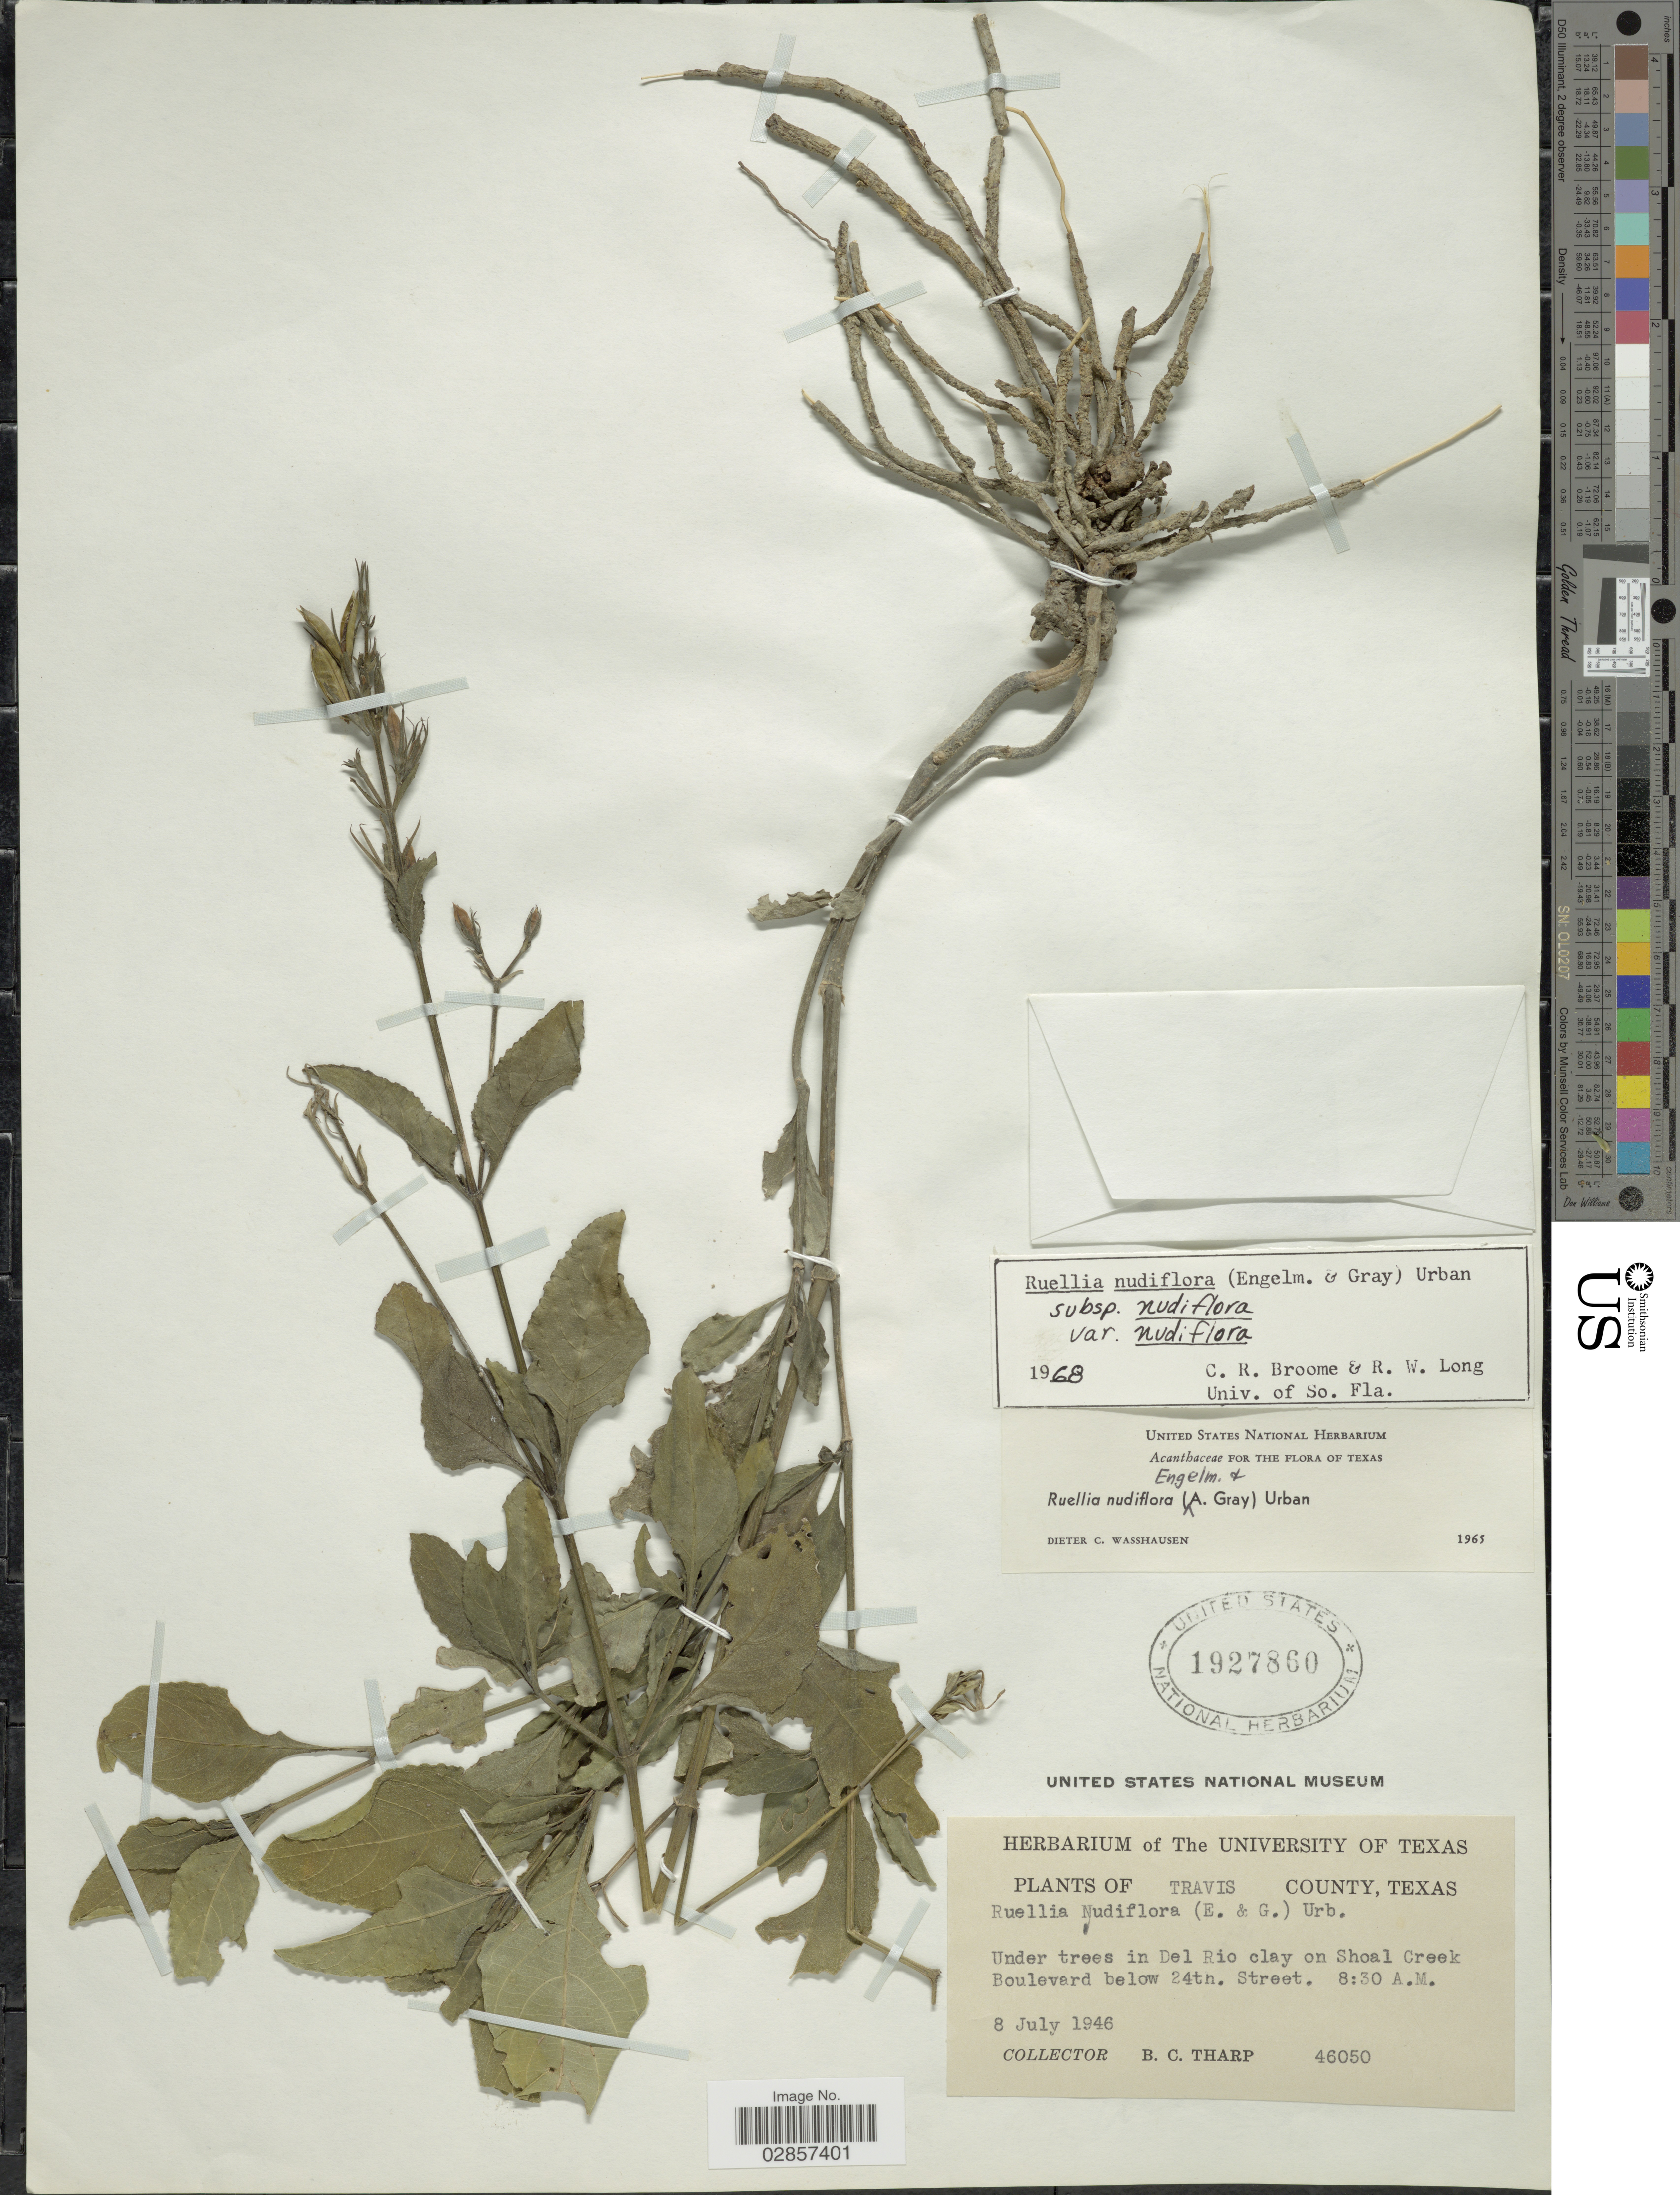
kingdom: Plantae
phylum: Tracheophyta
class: Magnoliopsida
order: Lamiales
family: Acanthaceae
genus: Ruellia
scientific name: Ruellia nudiflora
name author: (Engelm. & A. Gray) Urb.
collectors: B. C. Tharp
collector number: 46050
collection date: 1946-07-08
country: United States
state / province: Texas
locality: Travis County, Texas, Under trees in Del Rio clay on Shoal Creek Boulevard below 24th. Street. 8:30 A.M.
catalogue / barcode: US 1927860